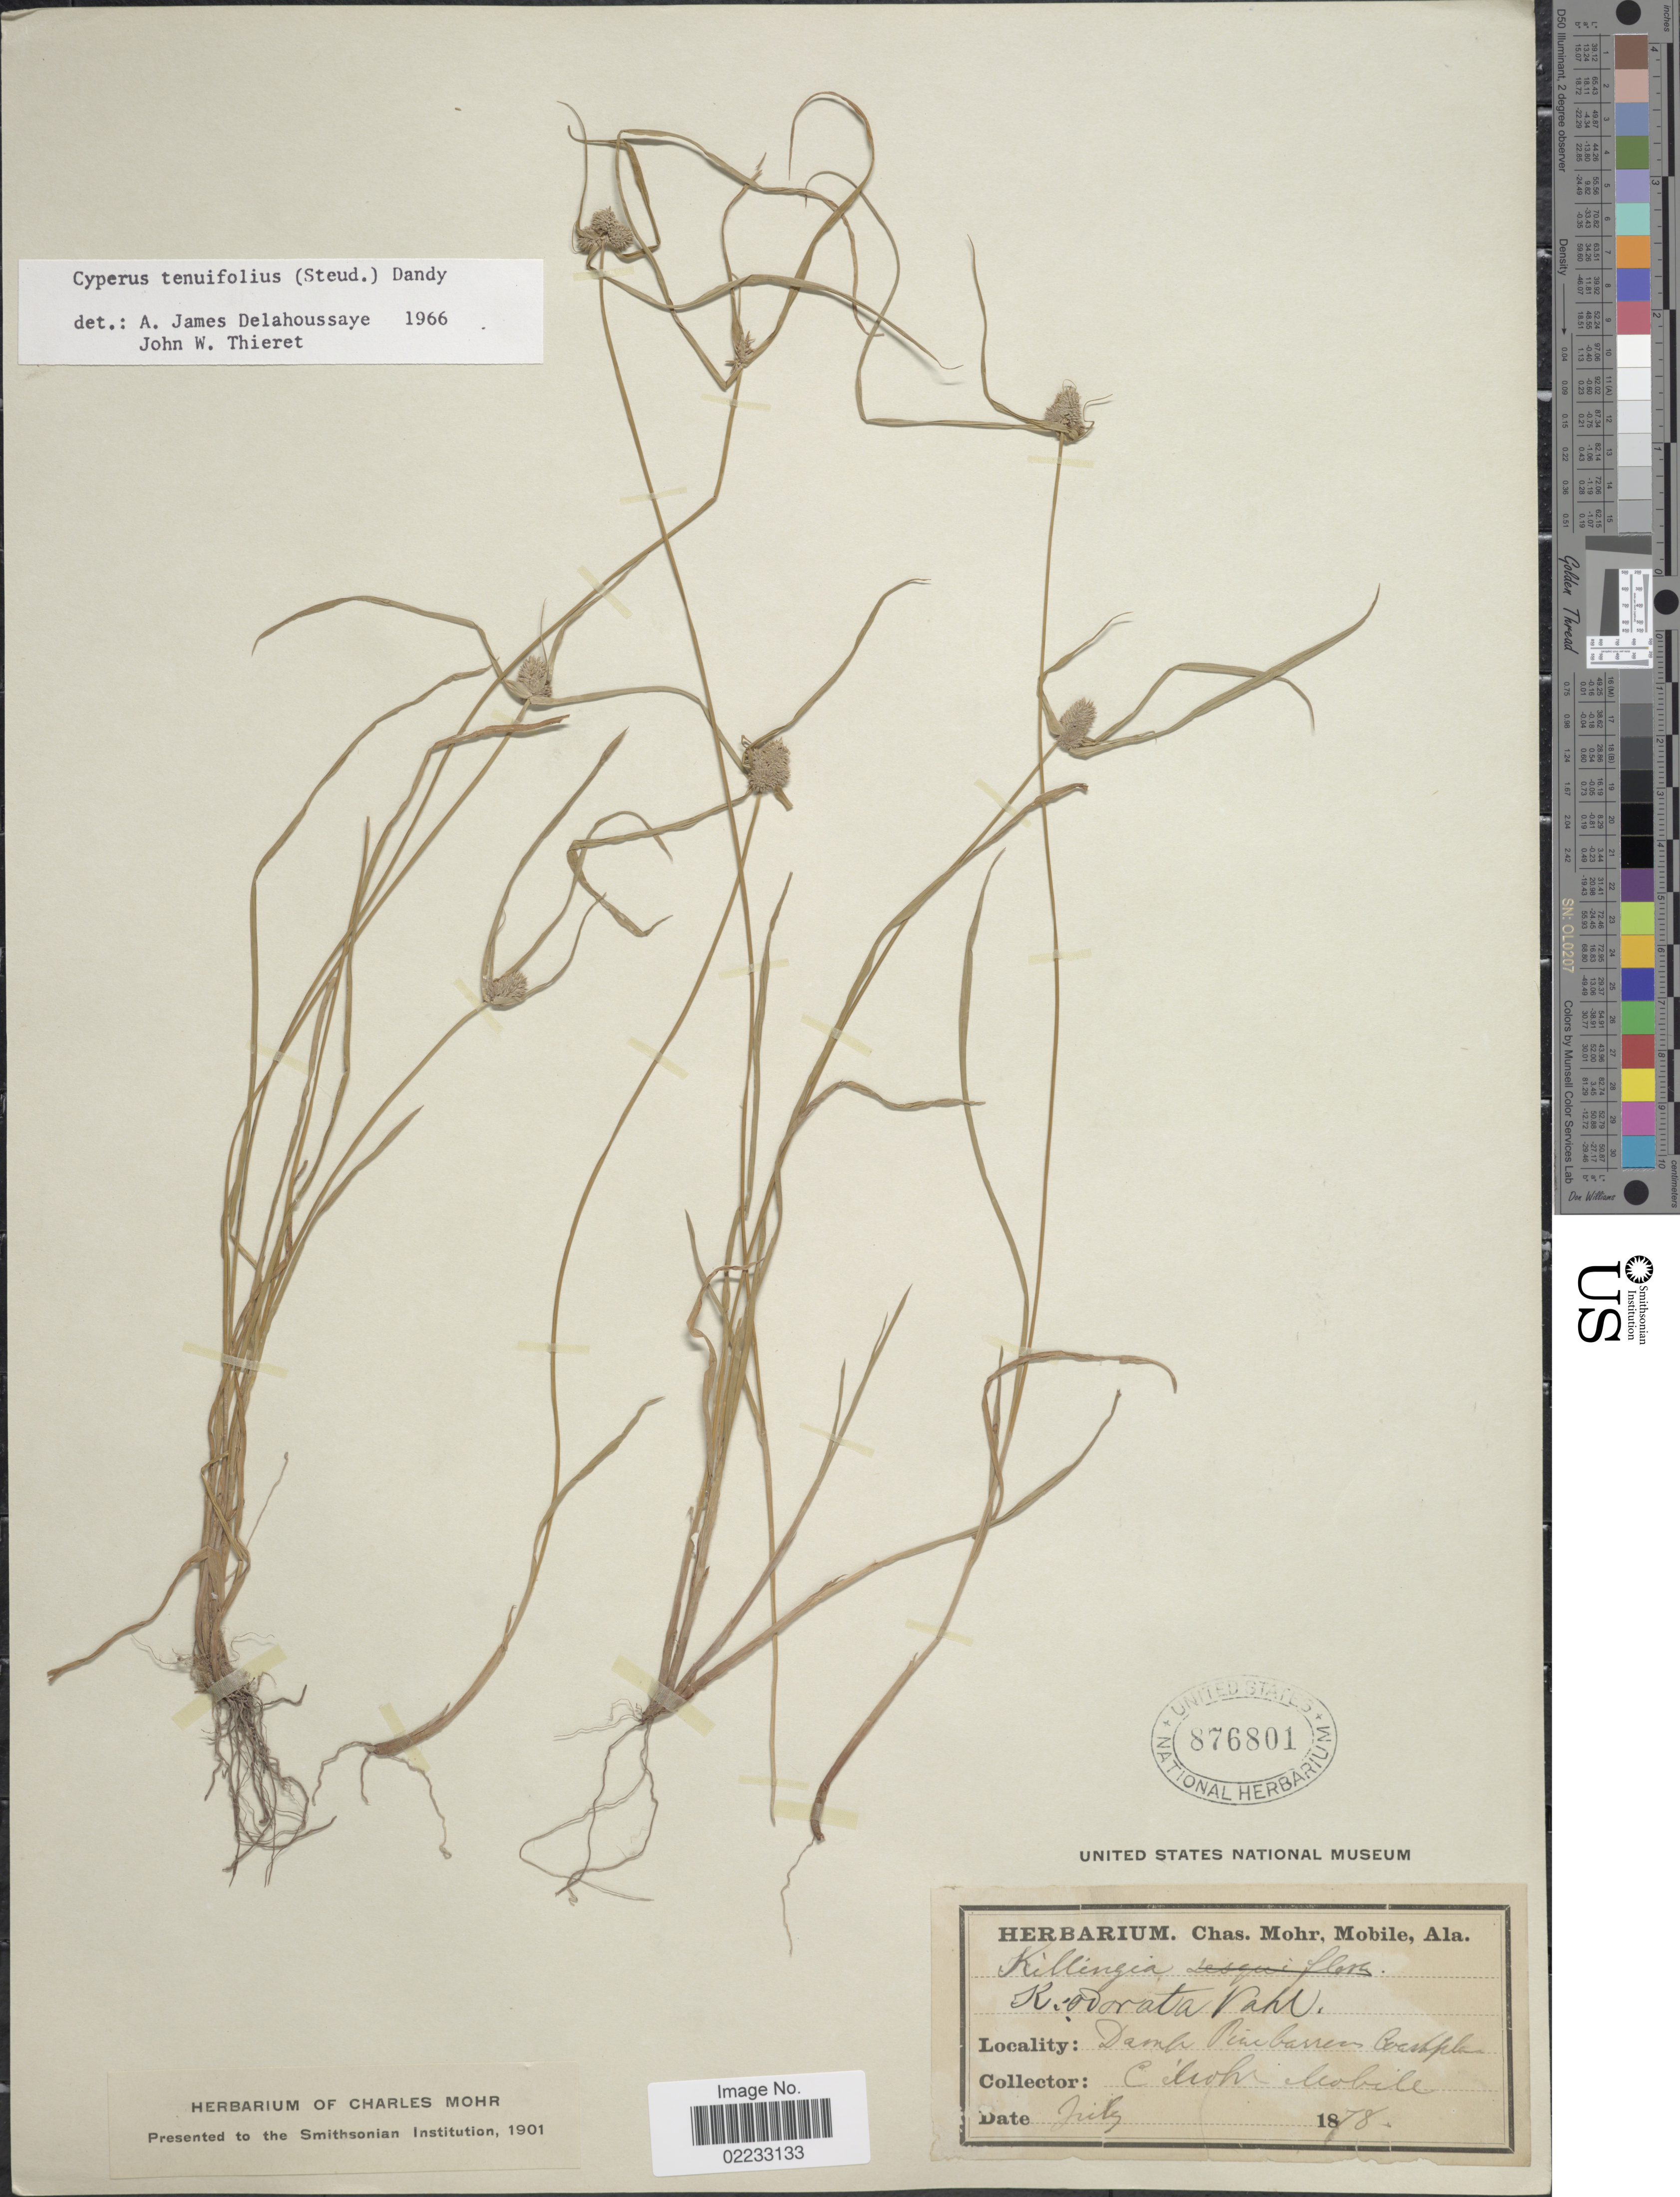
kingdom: Plantae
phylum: Tracheophyta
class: Liliopsida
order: Poales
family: Cyperaceae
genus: Cyperus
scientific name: Cyperus hortensis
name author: (Salzm. ex Steud.) Dorr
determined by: Strong, Mark T., (BOT), Smithsonian Institution - National Museum of Natural History (UNITED STATES)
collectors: C. T. Mohr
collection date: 1878-07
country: United States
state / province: Alabama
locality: Mobile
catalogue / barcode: US 876801